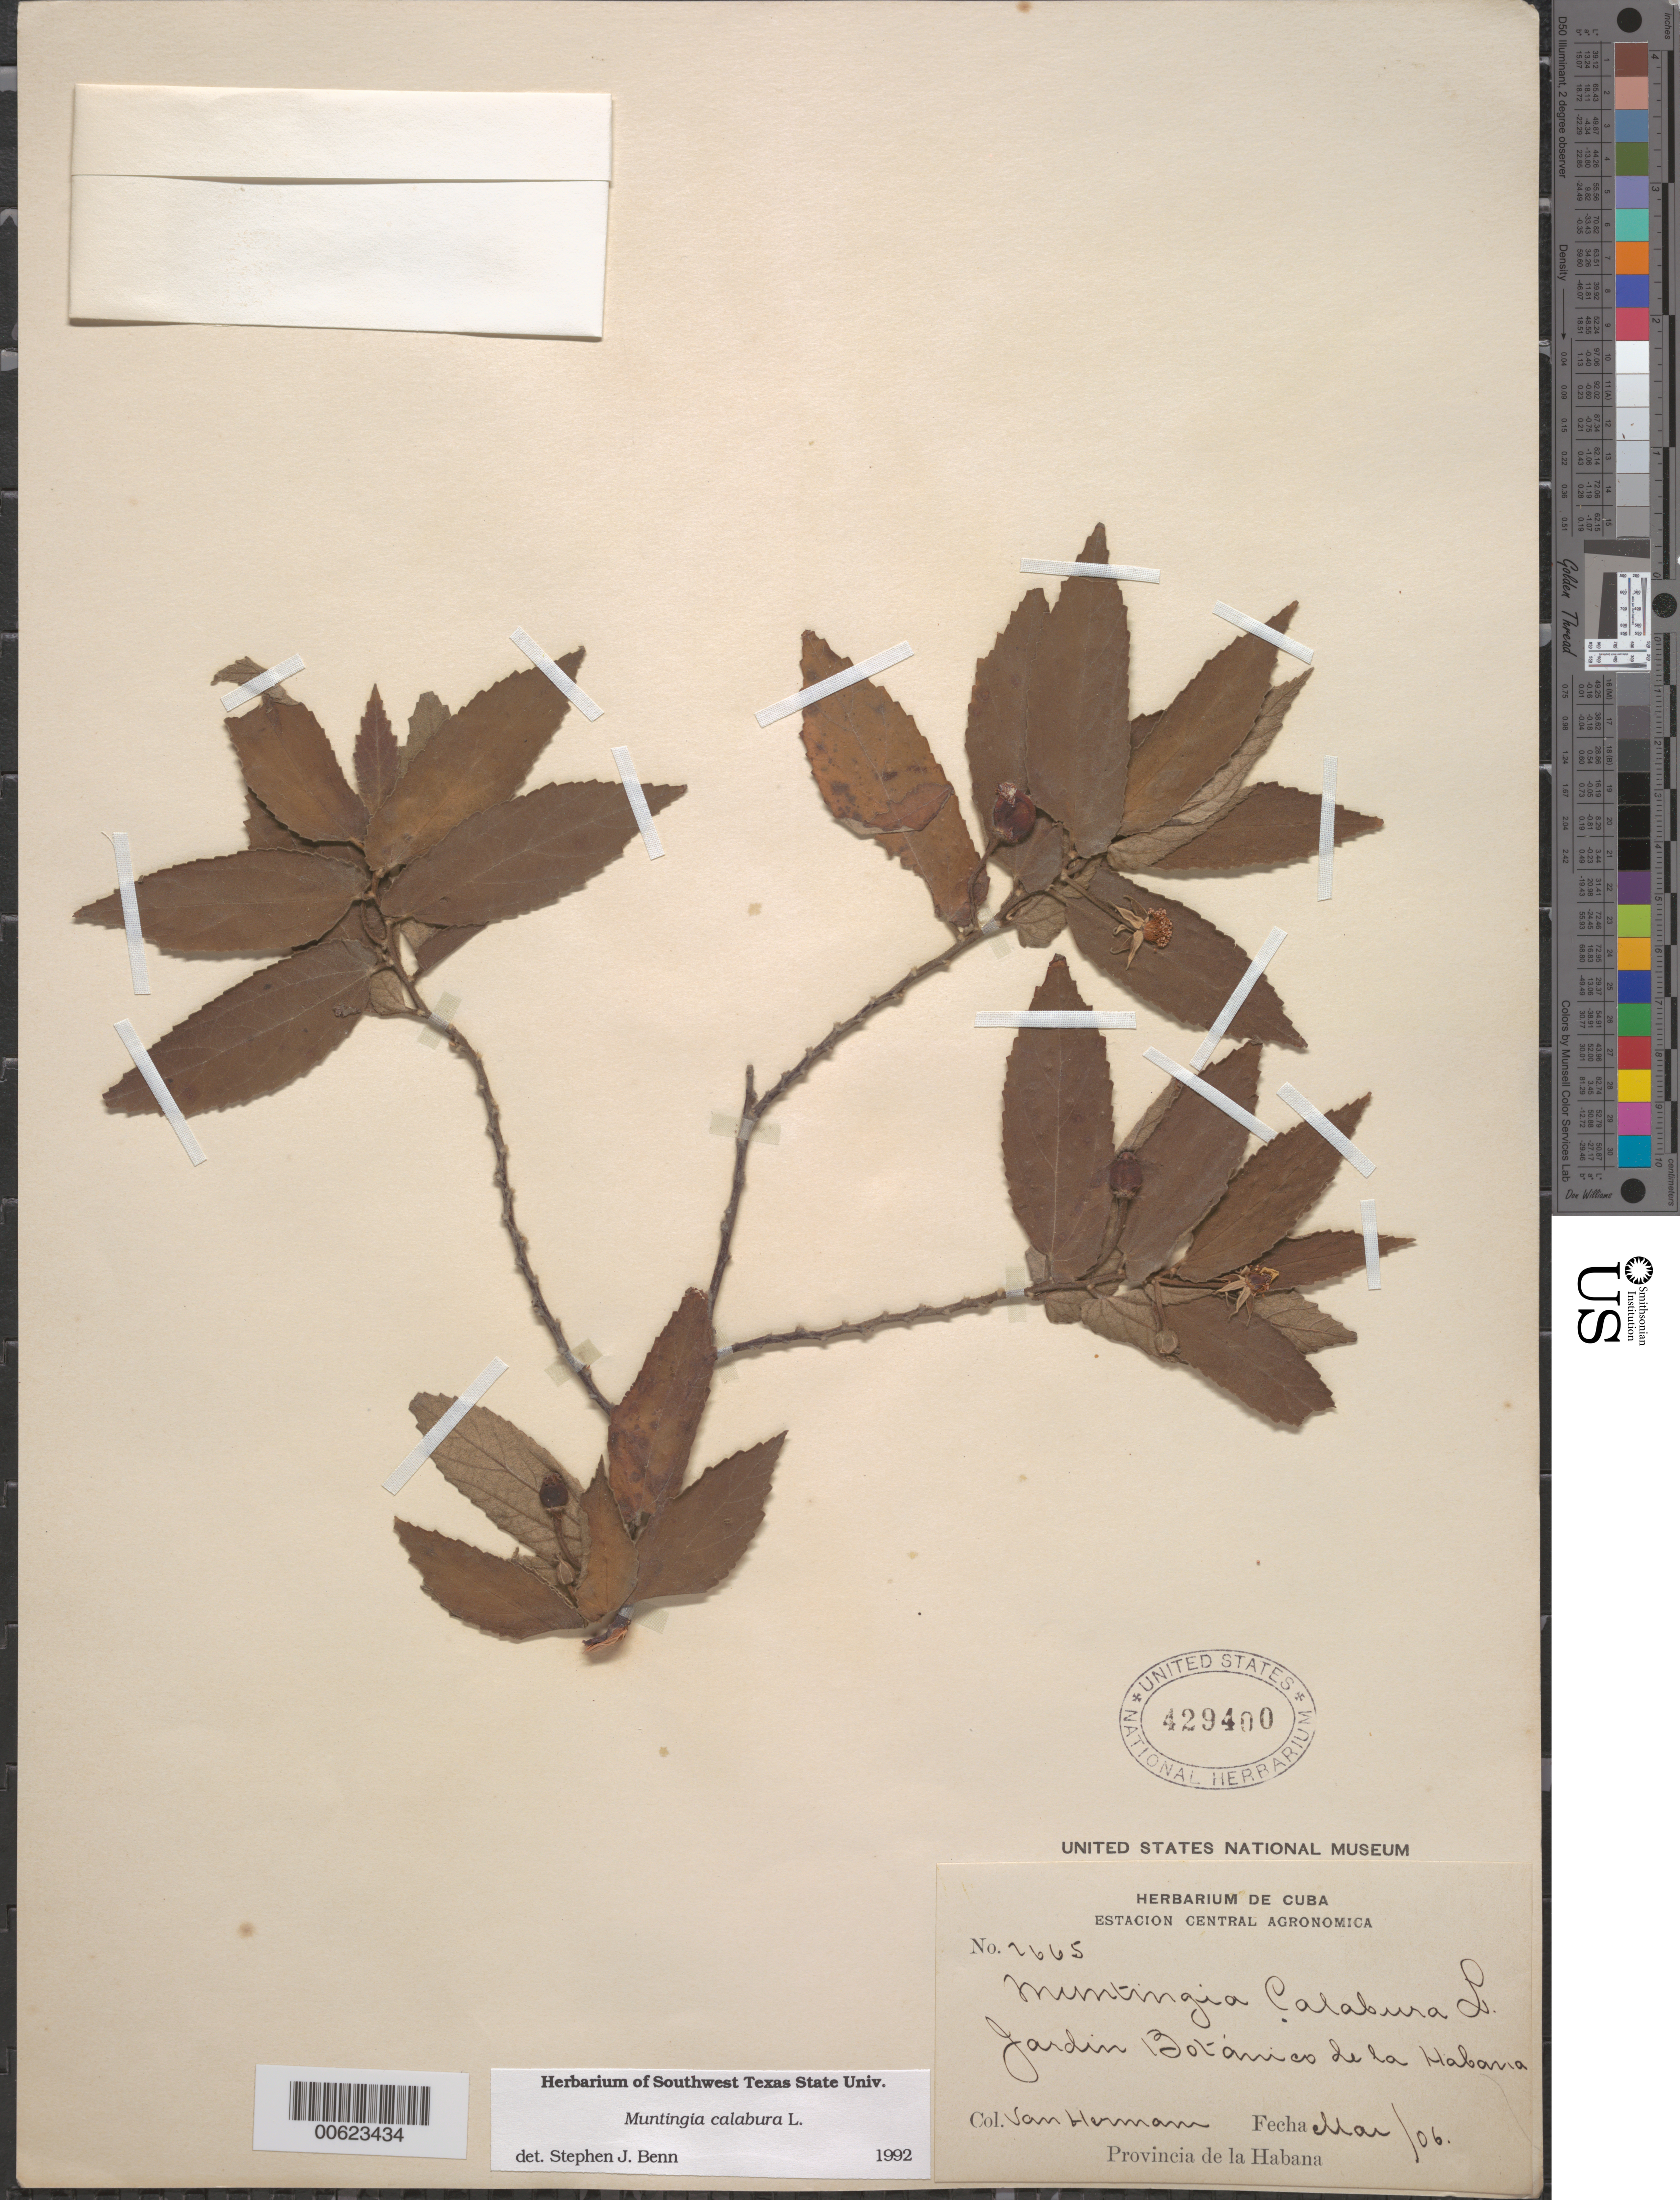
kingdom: Plantae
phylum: Tracheophyta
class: Magnoliopsida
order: Malvales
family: Muntingiaceae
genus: Muntingia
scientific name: Muntingia calabura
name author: L.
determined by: Benn, S. J.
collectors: H. A. Van Hermann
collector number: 2665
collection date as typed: Mar 1906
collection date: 1906-03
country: Cuba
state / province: La Habana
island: Greater Antilles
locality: Jardin Botanico de La Habana. [Province: La Habana or Ciudad de La Habana?]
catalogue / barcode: US 429400